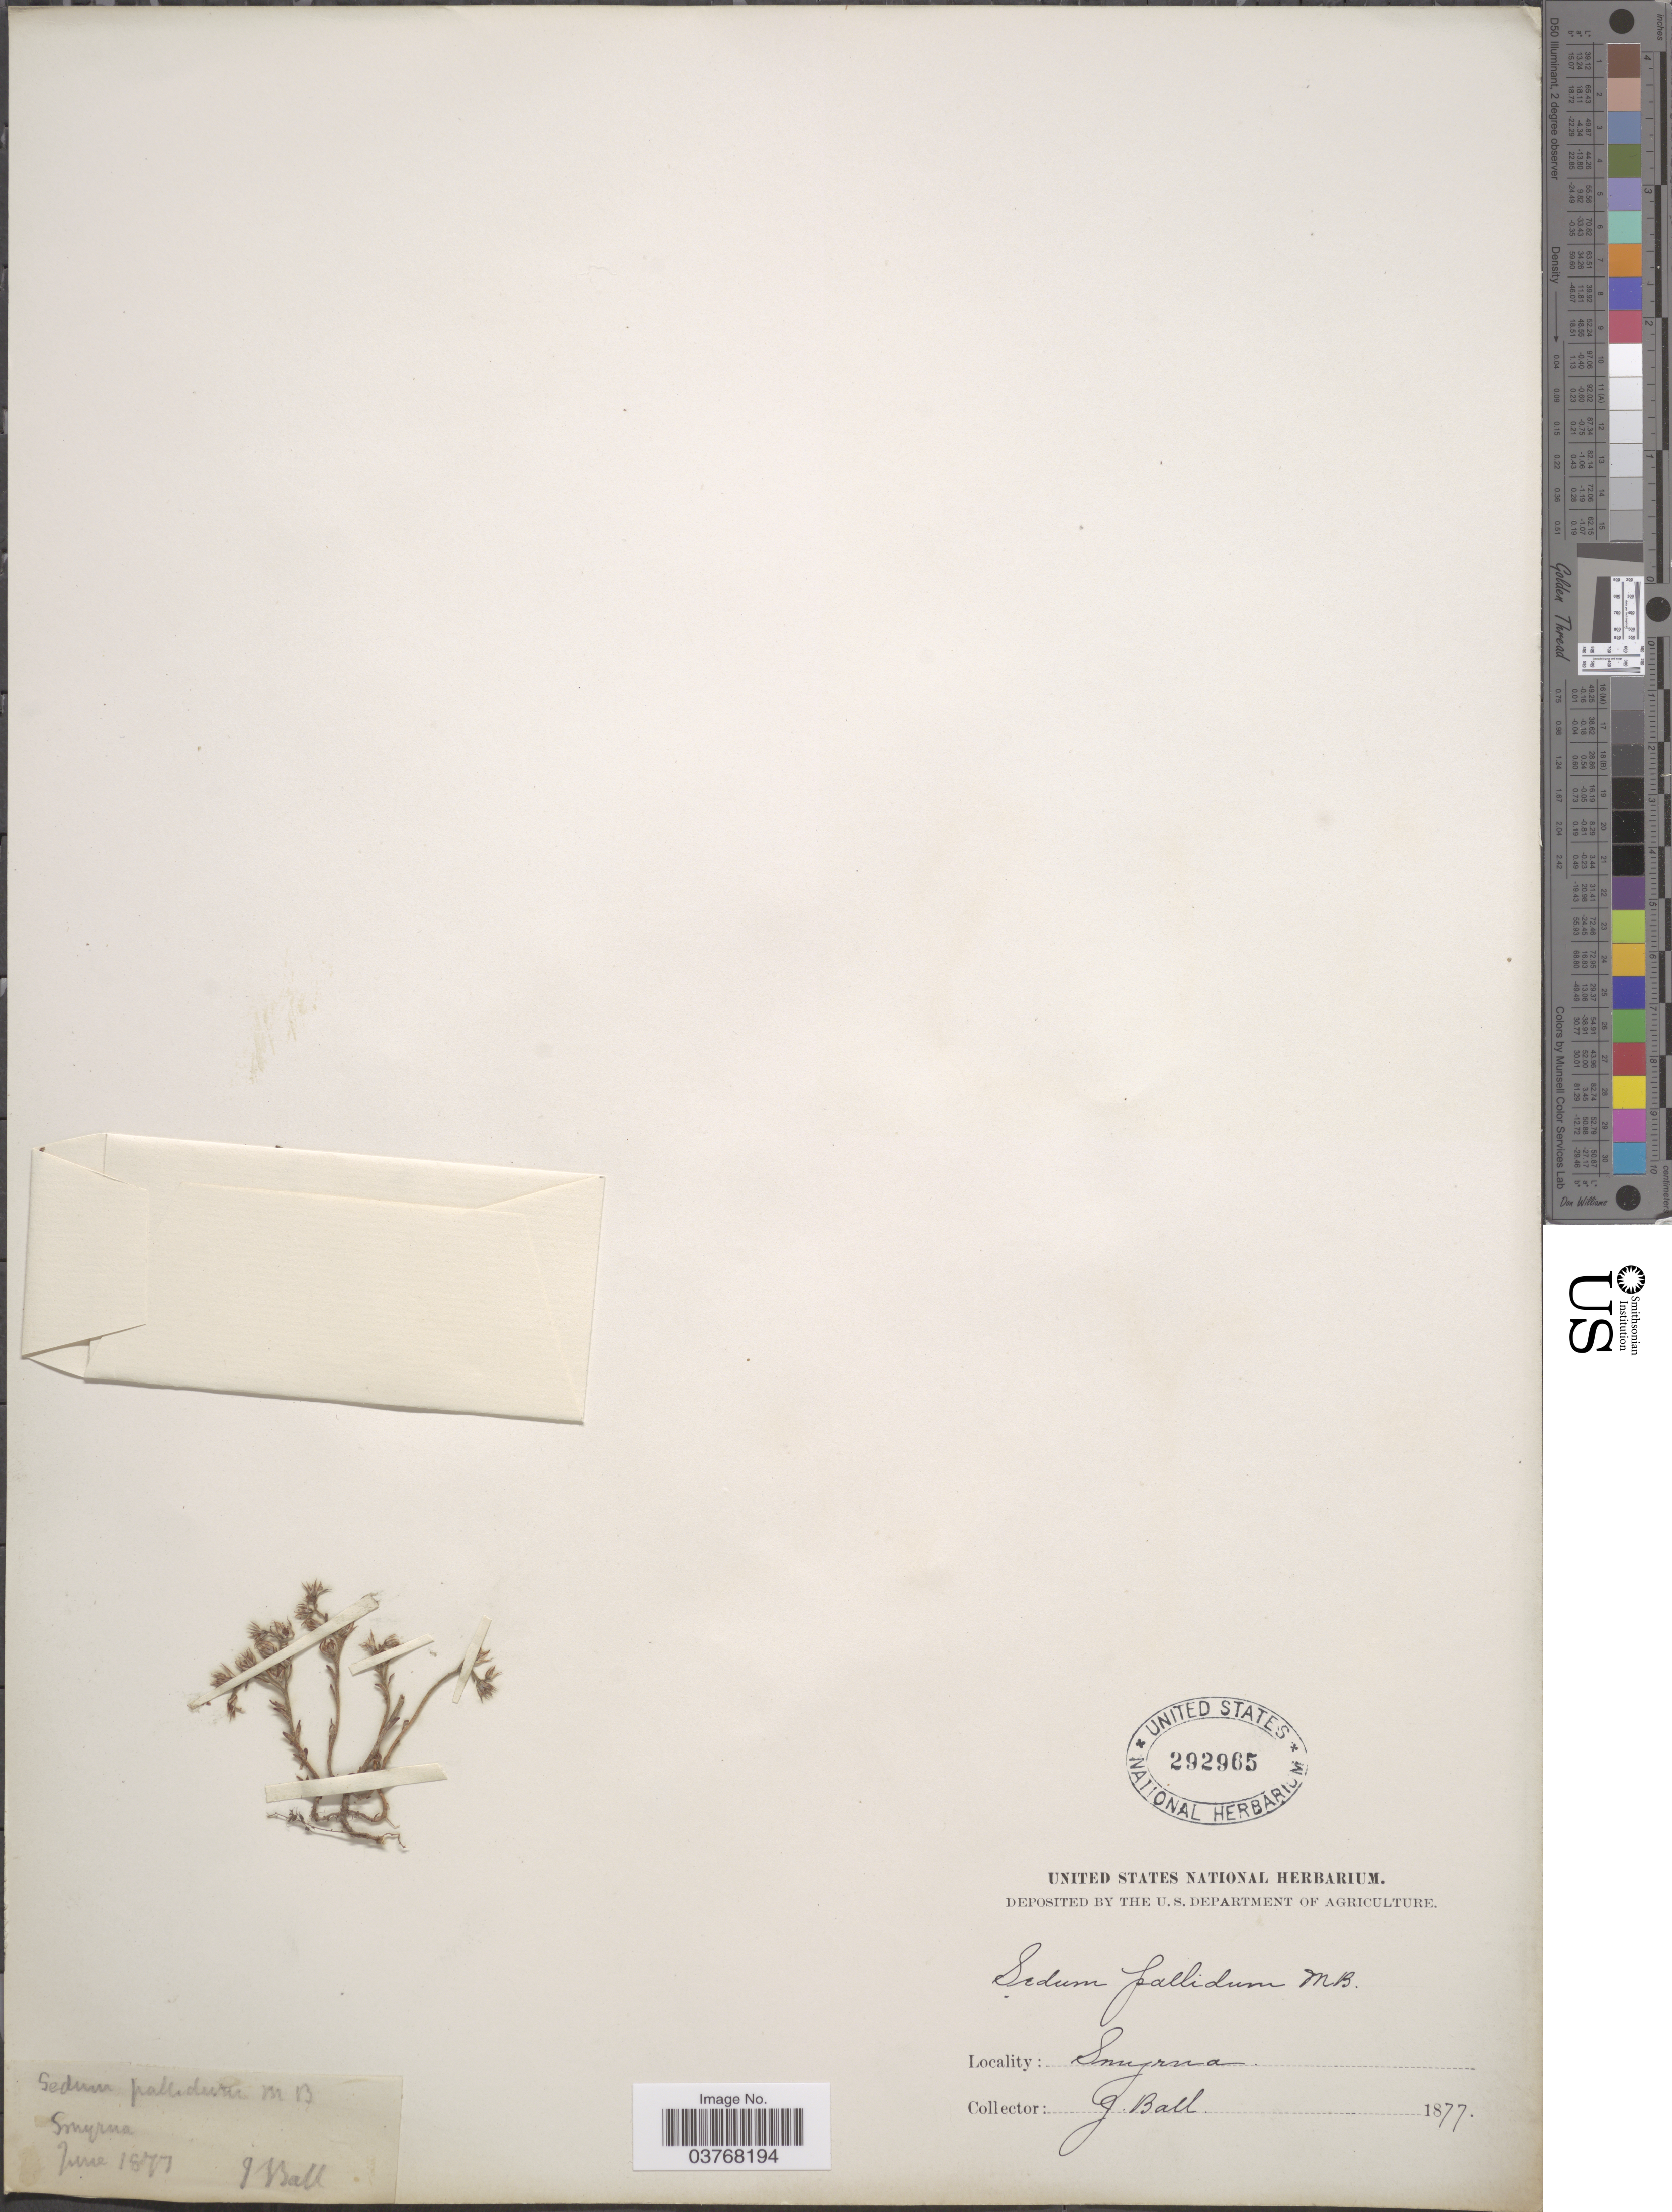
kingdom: Plantae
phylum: Tracheophyta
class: Magnoliopsida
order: Saxifragales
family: Crassulaceae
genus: Sedum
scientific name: Sedum pallidum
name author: M. Bieb.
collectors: J. Ball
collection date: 1877-06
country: Turkey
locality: Smyrna.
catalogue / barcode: US 292965